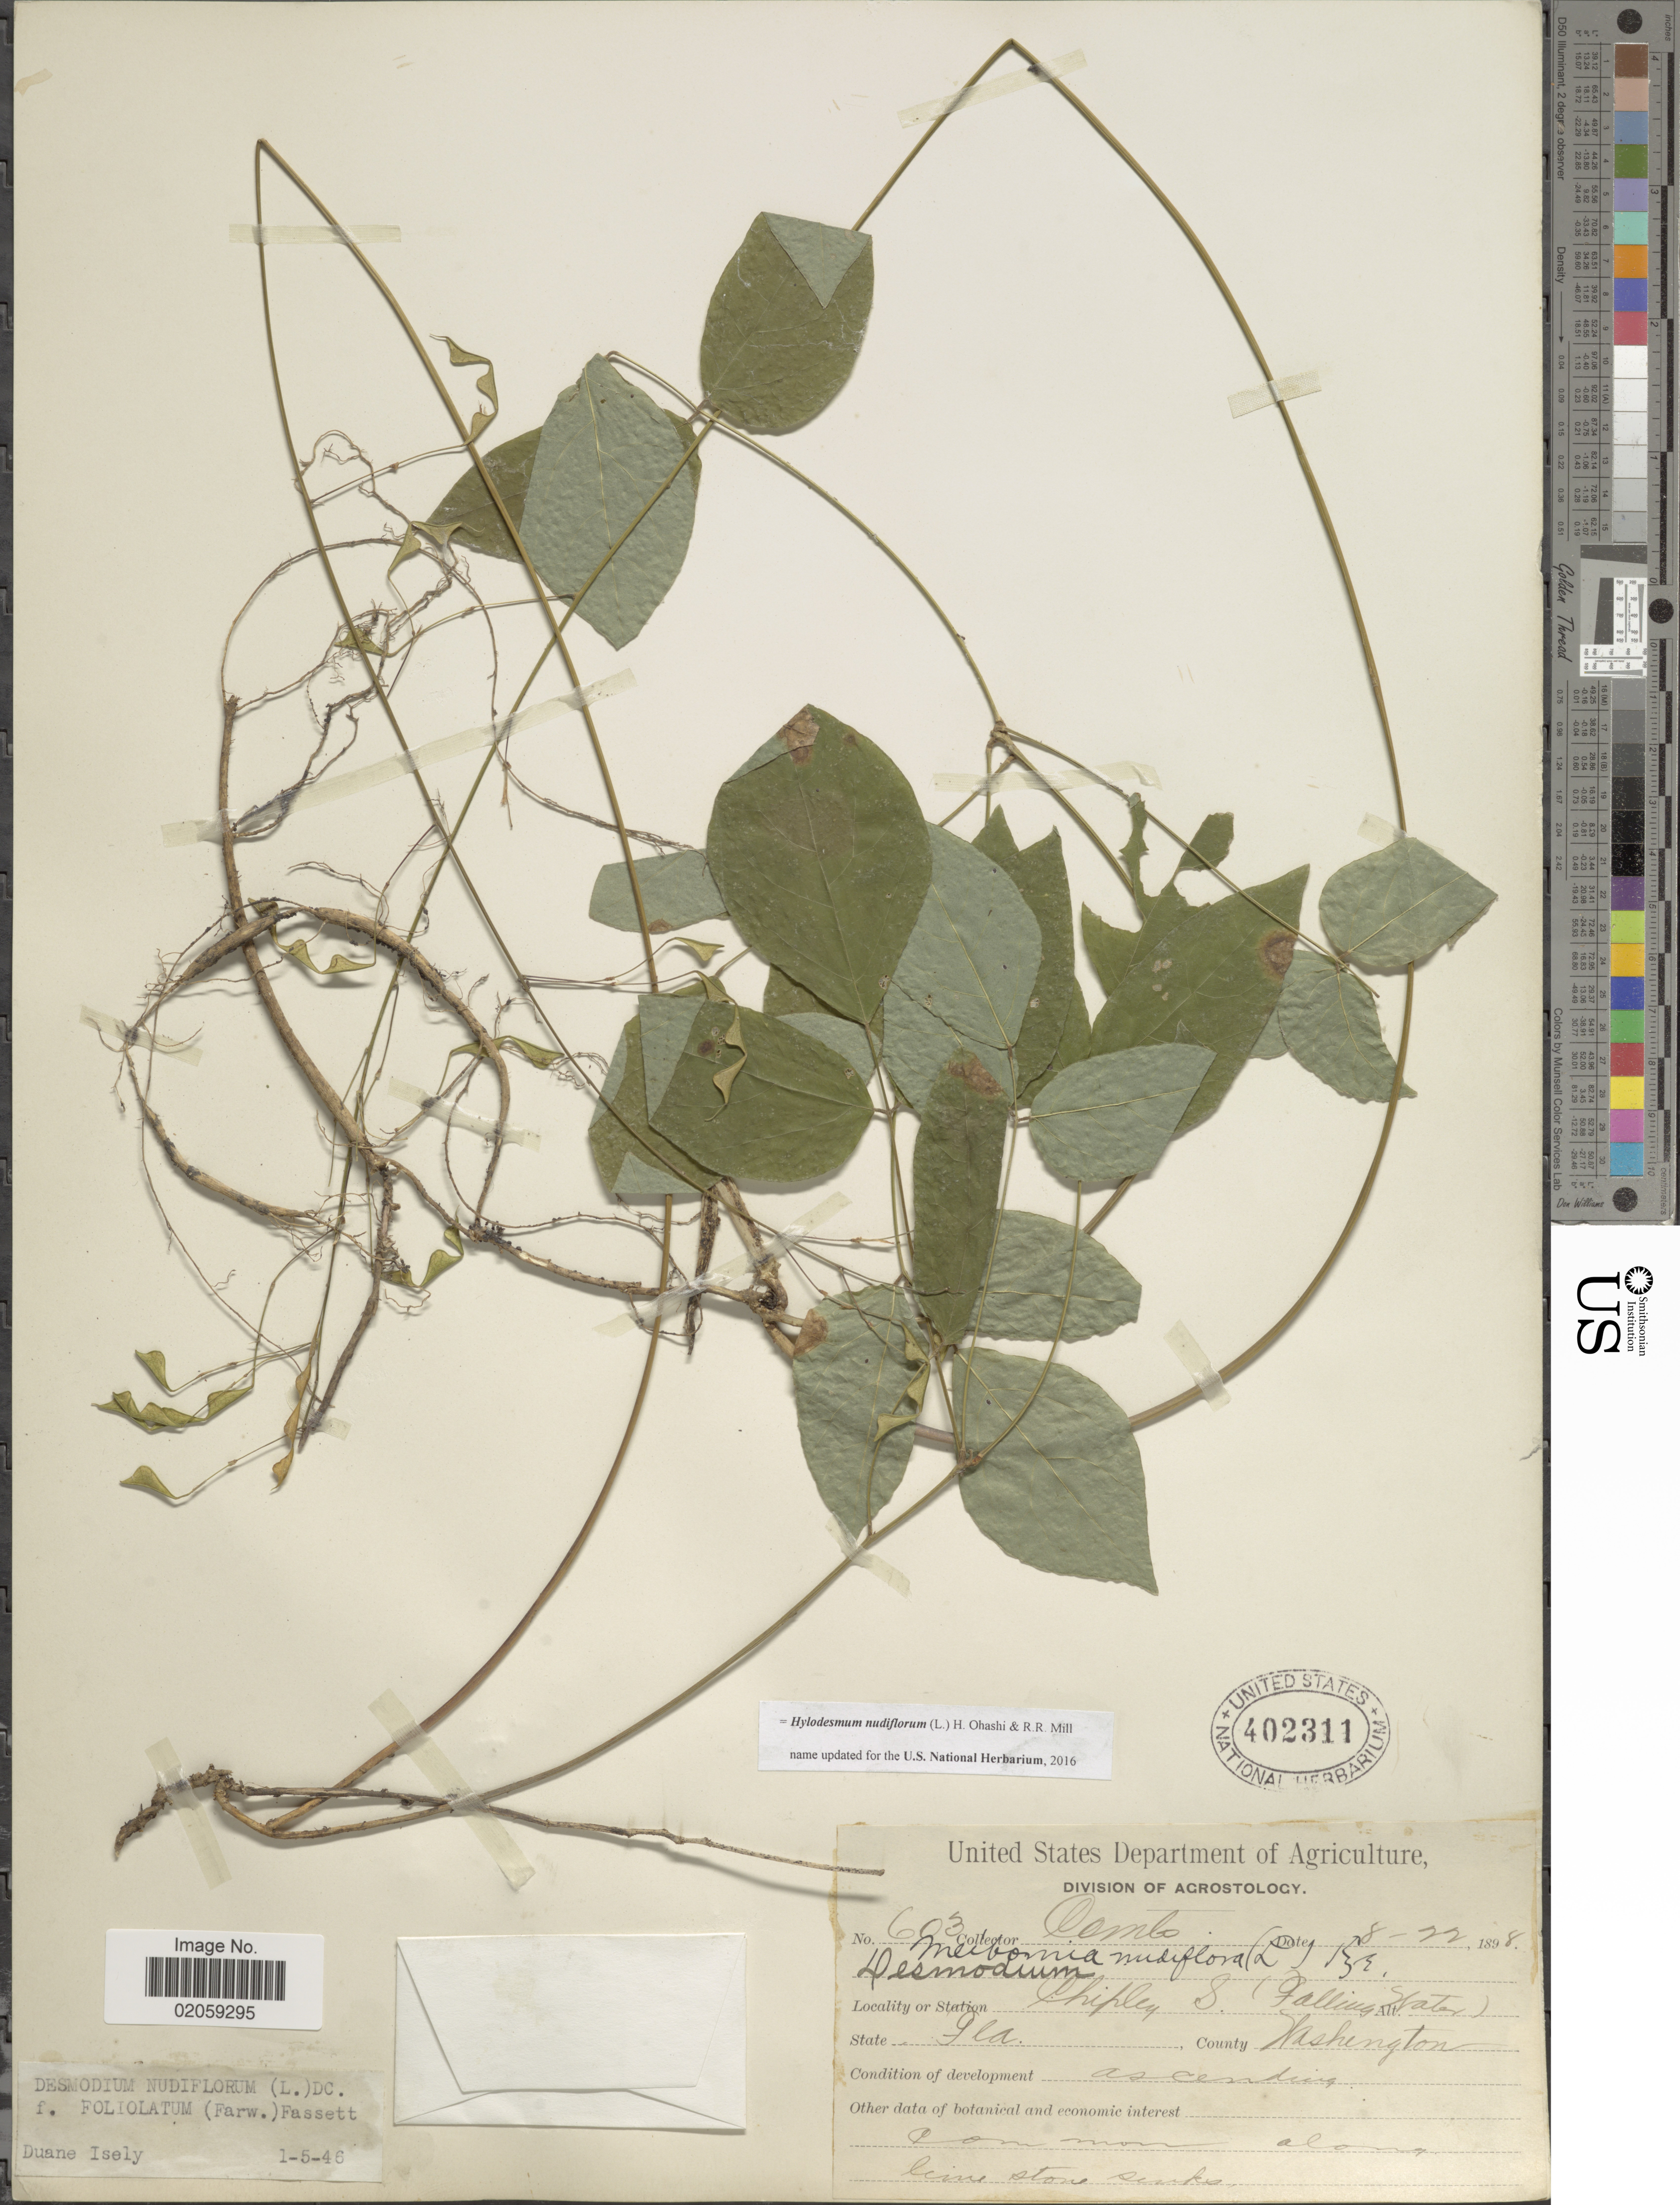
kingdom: Plantae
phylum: Tracheophyta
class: Magnoliopsida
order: Fabales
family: Fabaceae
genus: Hylodesmum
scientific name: Hylodesmum nudiflorum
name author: (L.) H. Ohashi & R.R. Mill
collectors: Camto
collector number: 603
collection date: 1898-08-22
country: United States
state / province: Florida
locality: Chipley S. (Falling Water), State Fla, County Washington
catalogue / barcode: US 402311